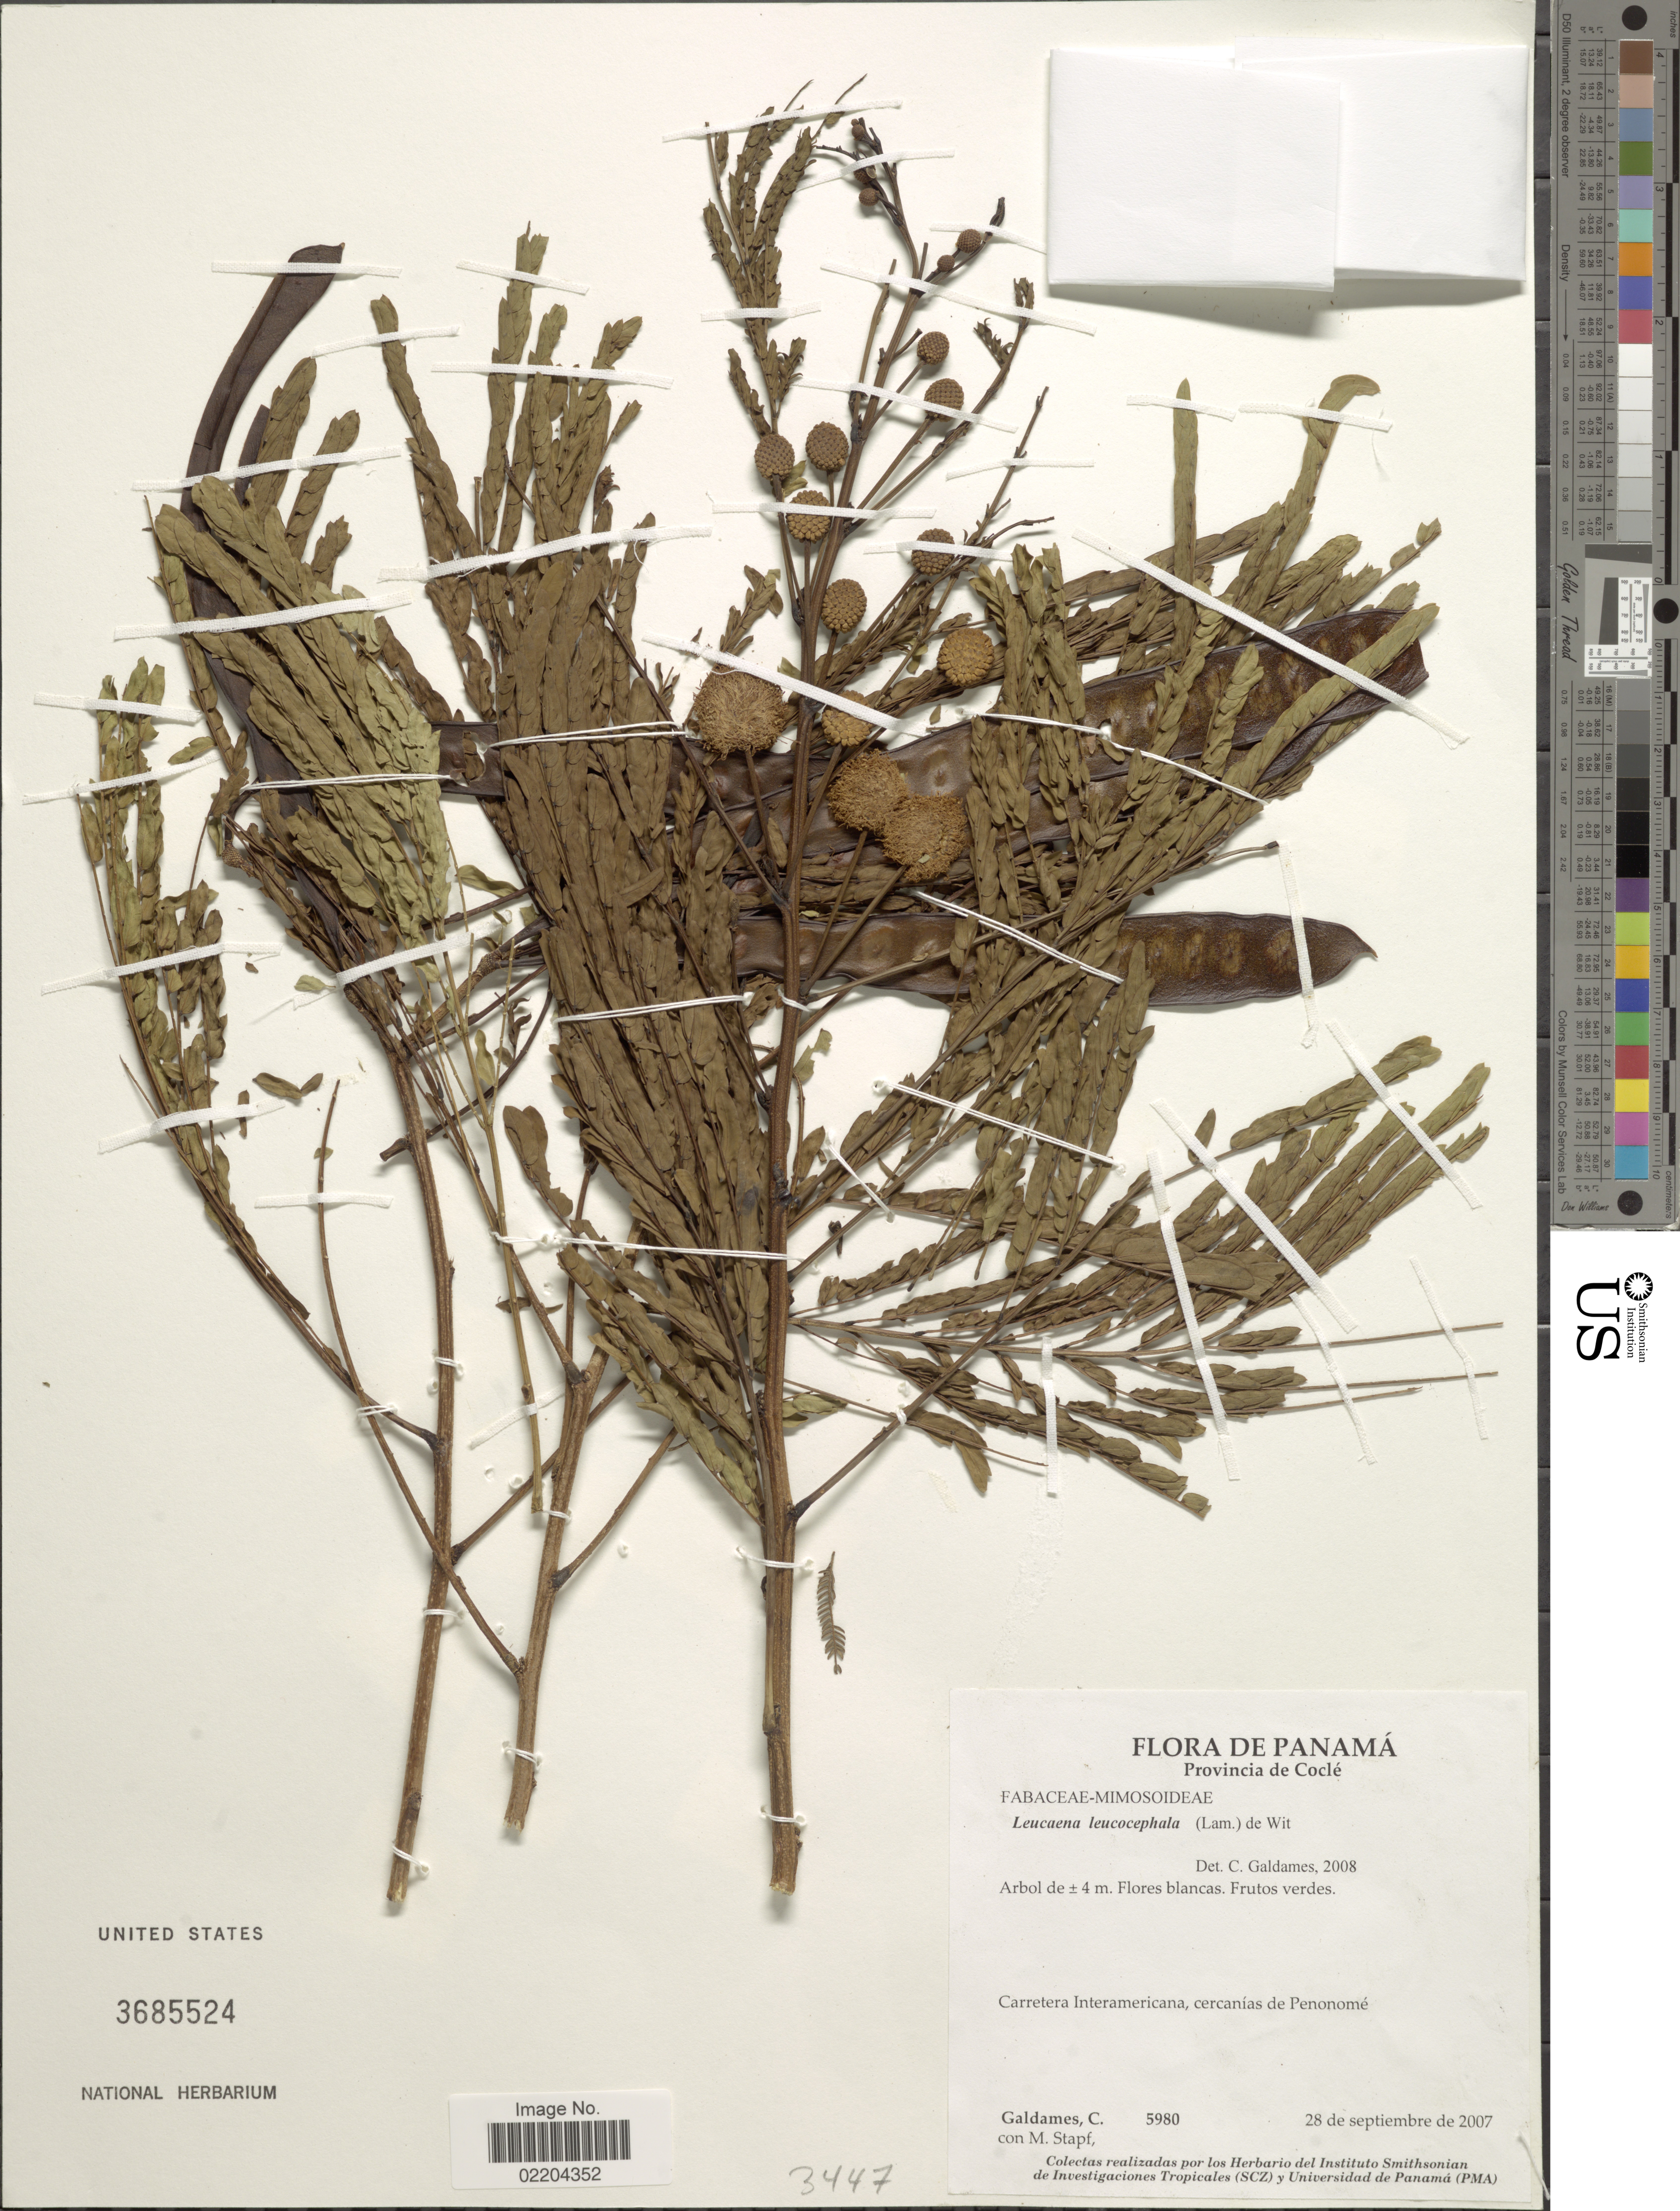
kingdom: Plantae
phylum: Tracheophyta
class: Magnoliopsida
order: Fabales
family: Fabaceae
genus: Leucaena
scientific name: Leucaena leucocephala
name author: (Lam.) de Wit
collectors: C. Galdames & M. Stapf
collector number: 5980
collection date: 2007-09-28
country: Panama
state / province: Coclé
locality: Panama, Provincia de Cocle. Carretera Interamericana, cercanias de Penonome.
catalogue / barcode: US 3685524